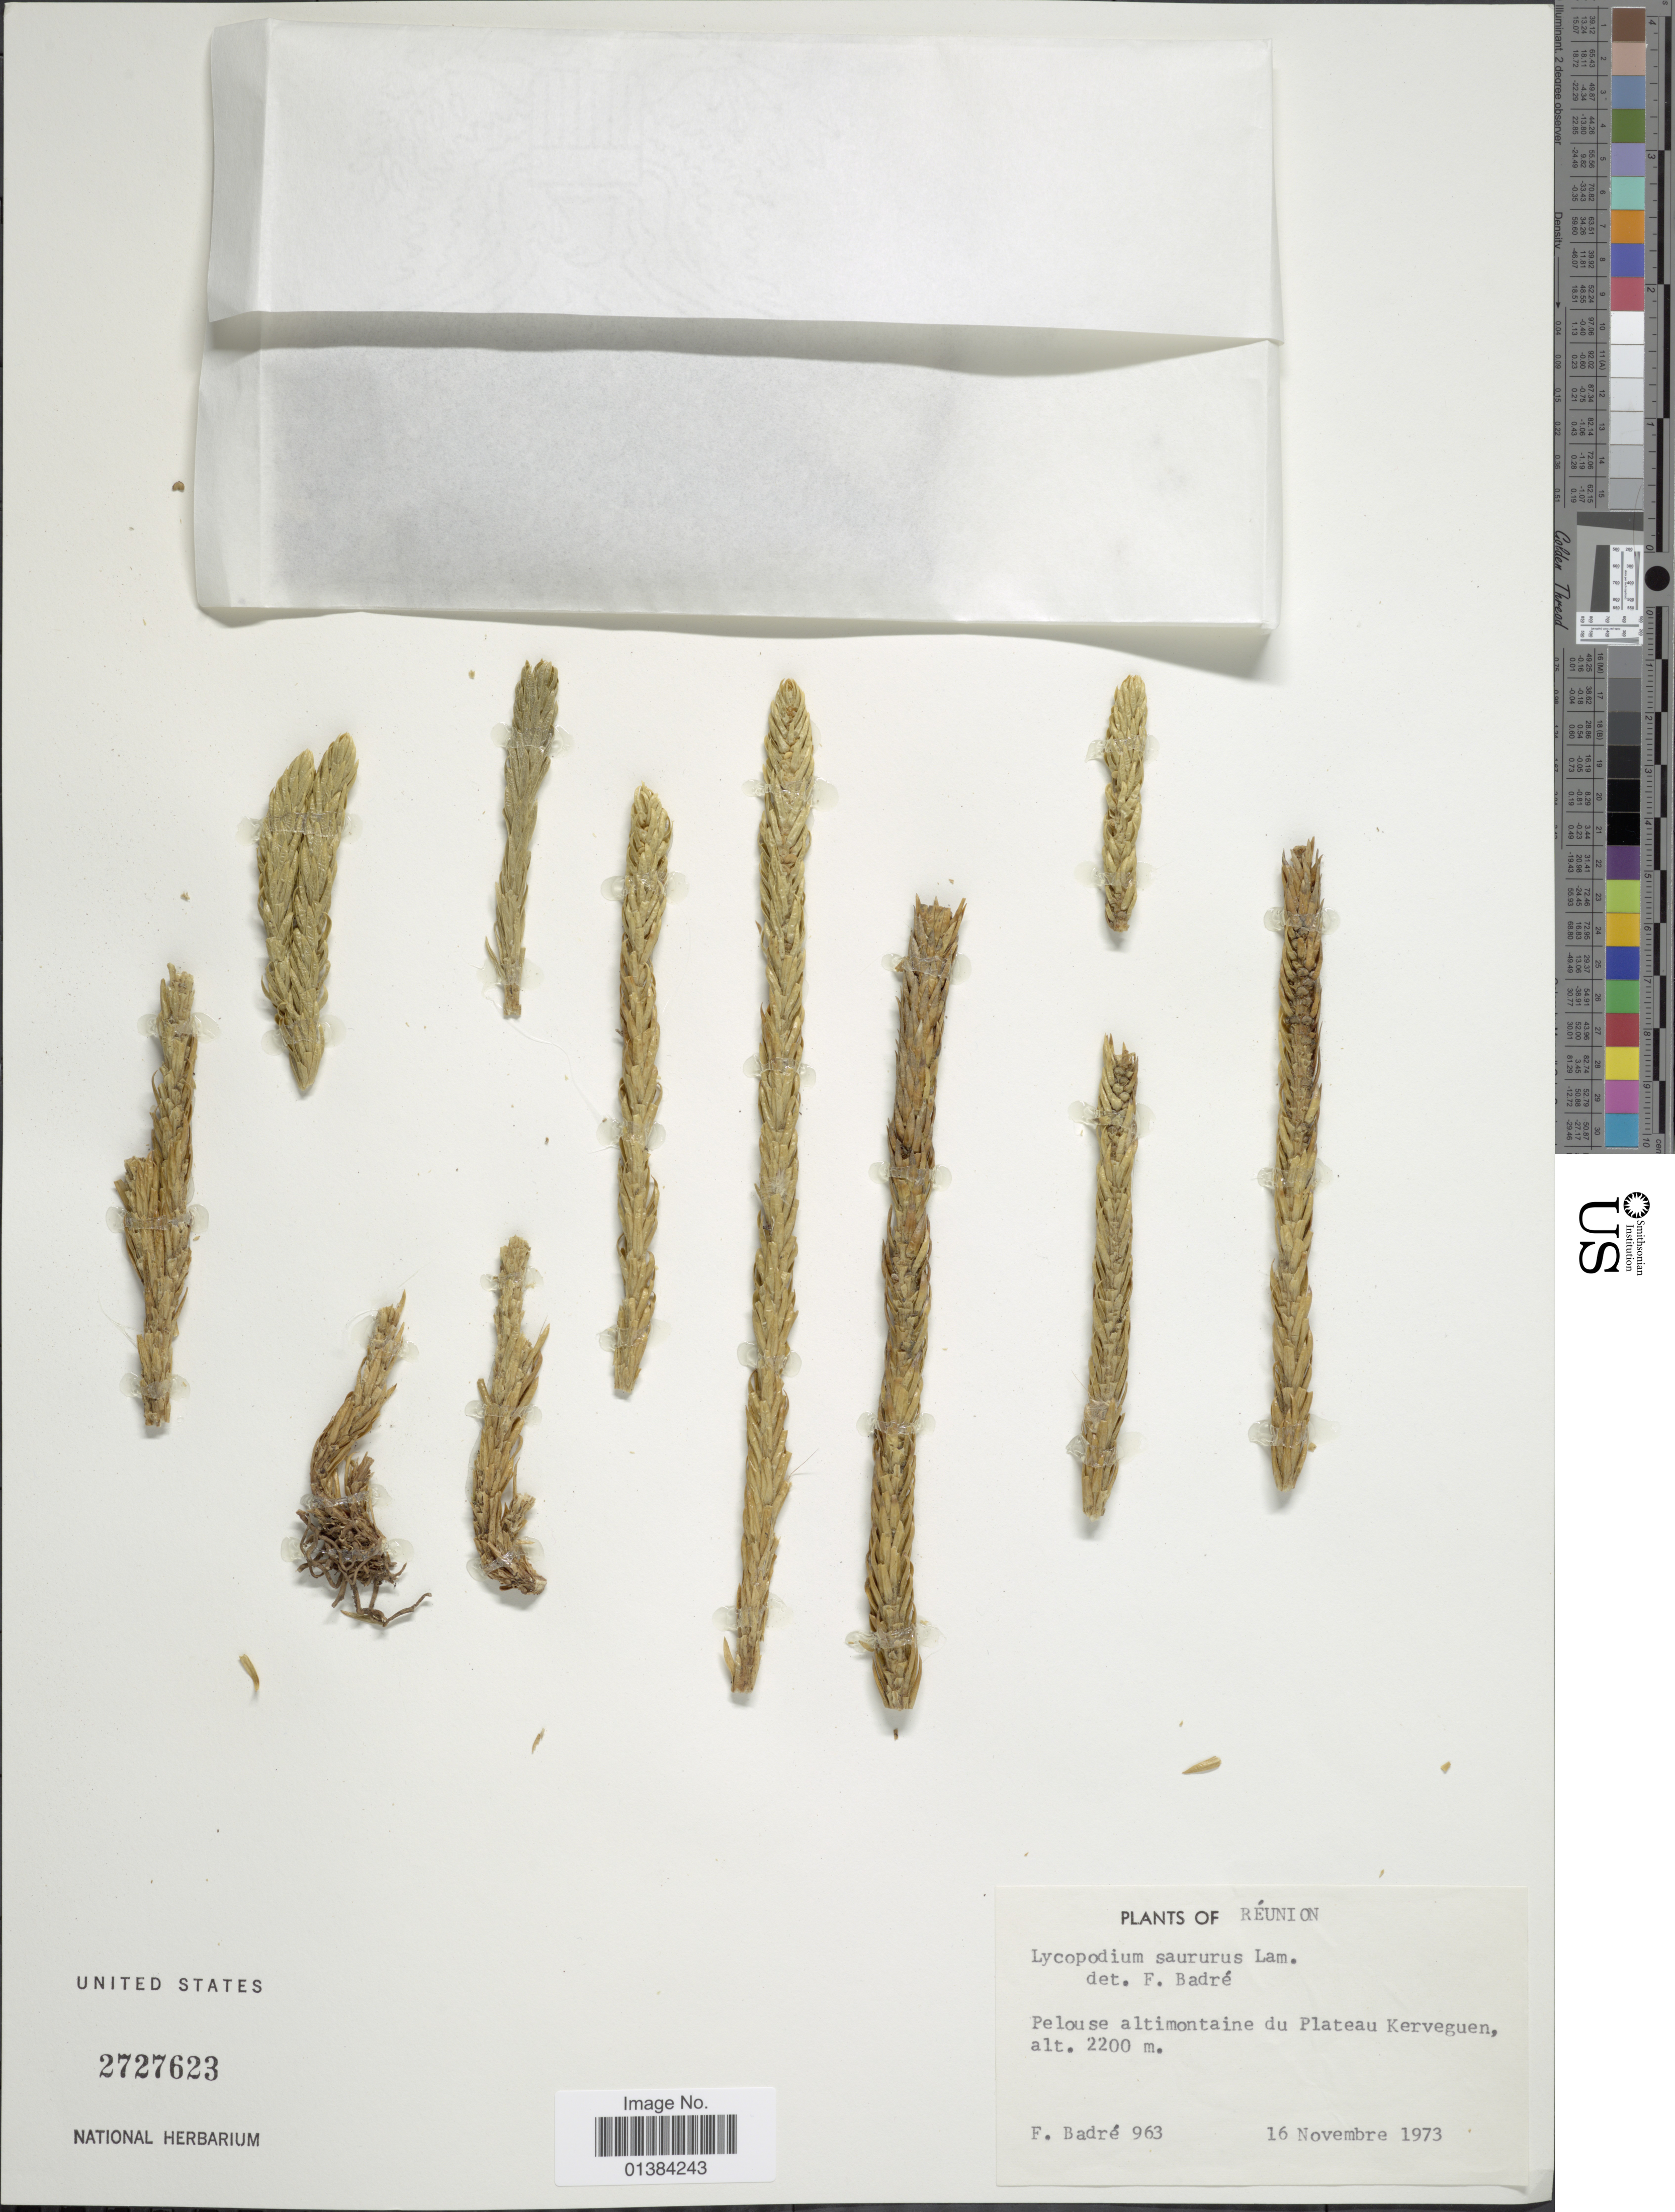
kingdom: Plantae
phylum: Tracheophyta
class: Lycopodiopsida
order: Lycopodiales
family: Lycopodiaceae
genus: Phlegmariurus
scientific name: Phlegmariurus saururus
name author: (Lam.) B. Øllg.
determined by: Field, A. R.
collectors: F. Badré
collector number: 963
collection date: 1973-11-16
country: Reunion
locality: Pelouse altimontaine du Plateau Kerveguen.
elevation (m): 2200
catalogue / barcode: US 2727623